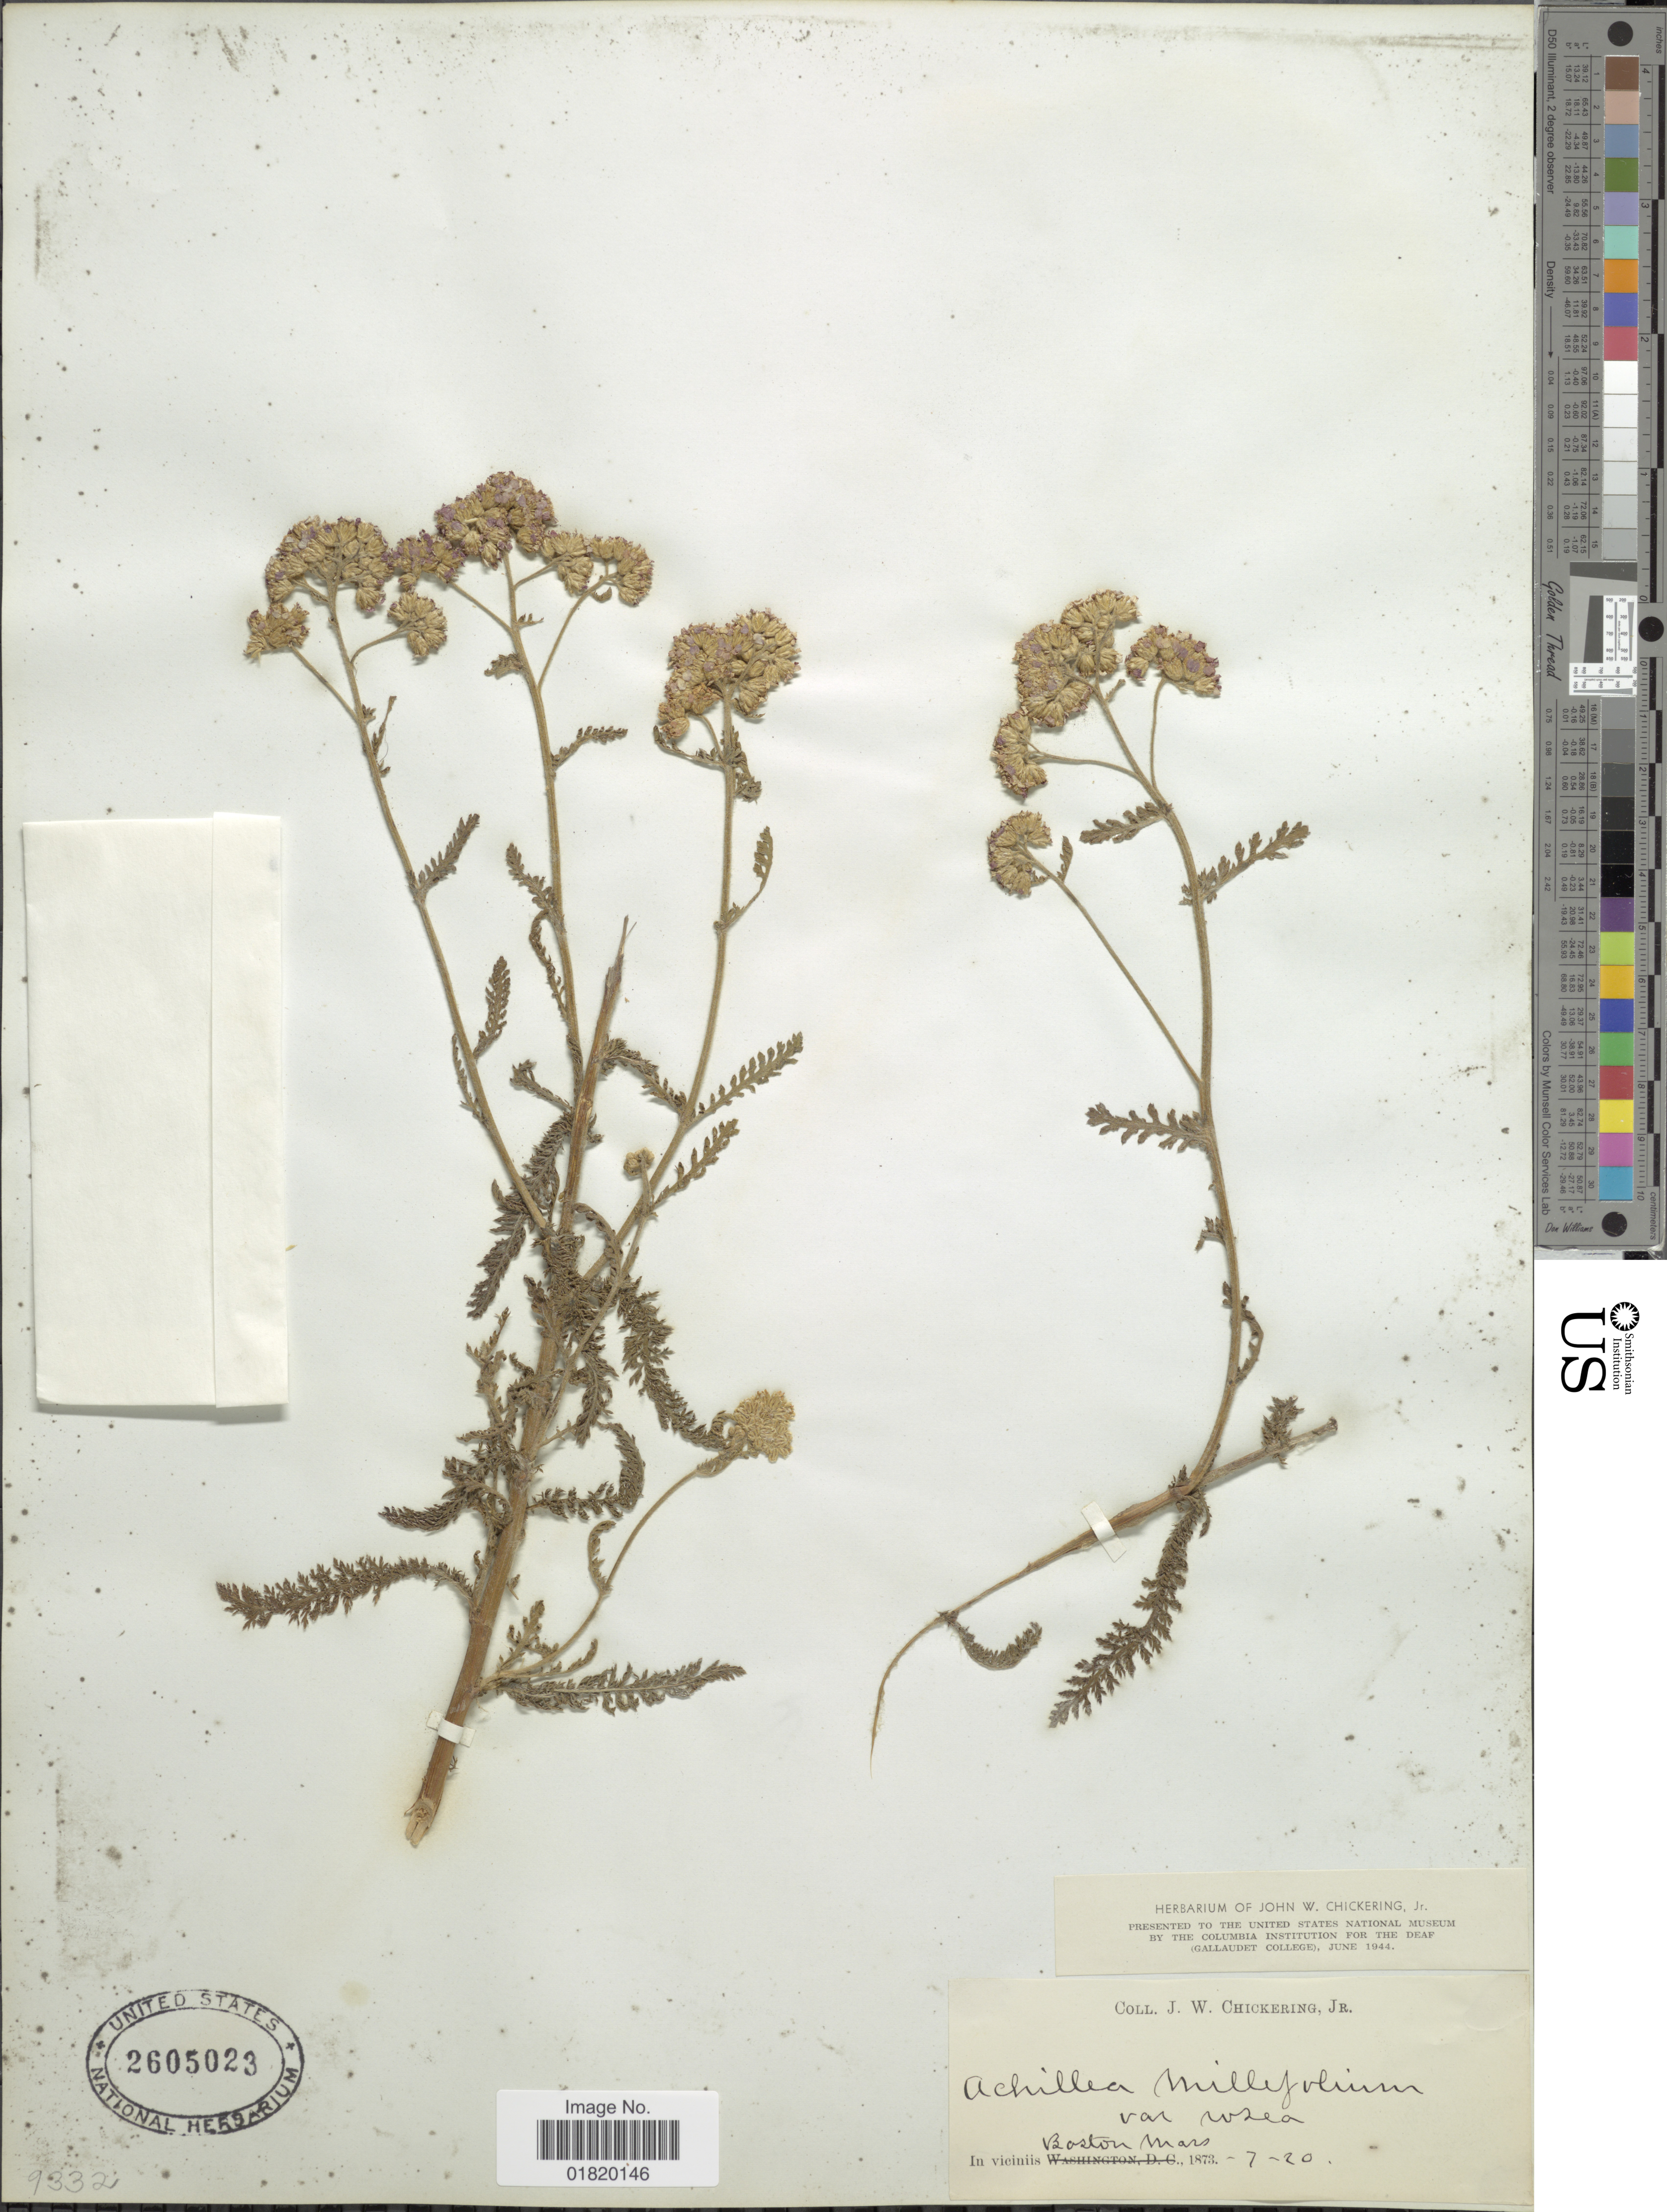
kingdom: Plantae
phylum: Tracheophyta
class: Magnoliopsida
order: Asterales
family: Asteraceae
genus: Achillea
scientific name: Achillea millefolium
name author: L.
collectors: J. W. Chickering Jr.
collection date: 1873-07-20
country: United States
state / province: Massachusetts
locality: La viciniis Boston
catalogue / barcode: US 2605023